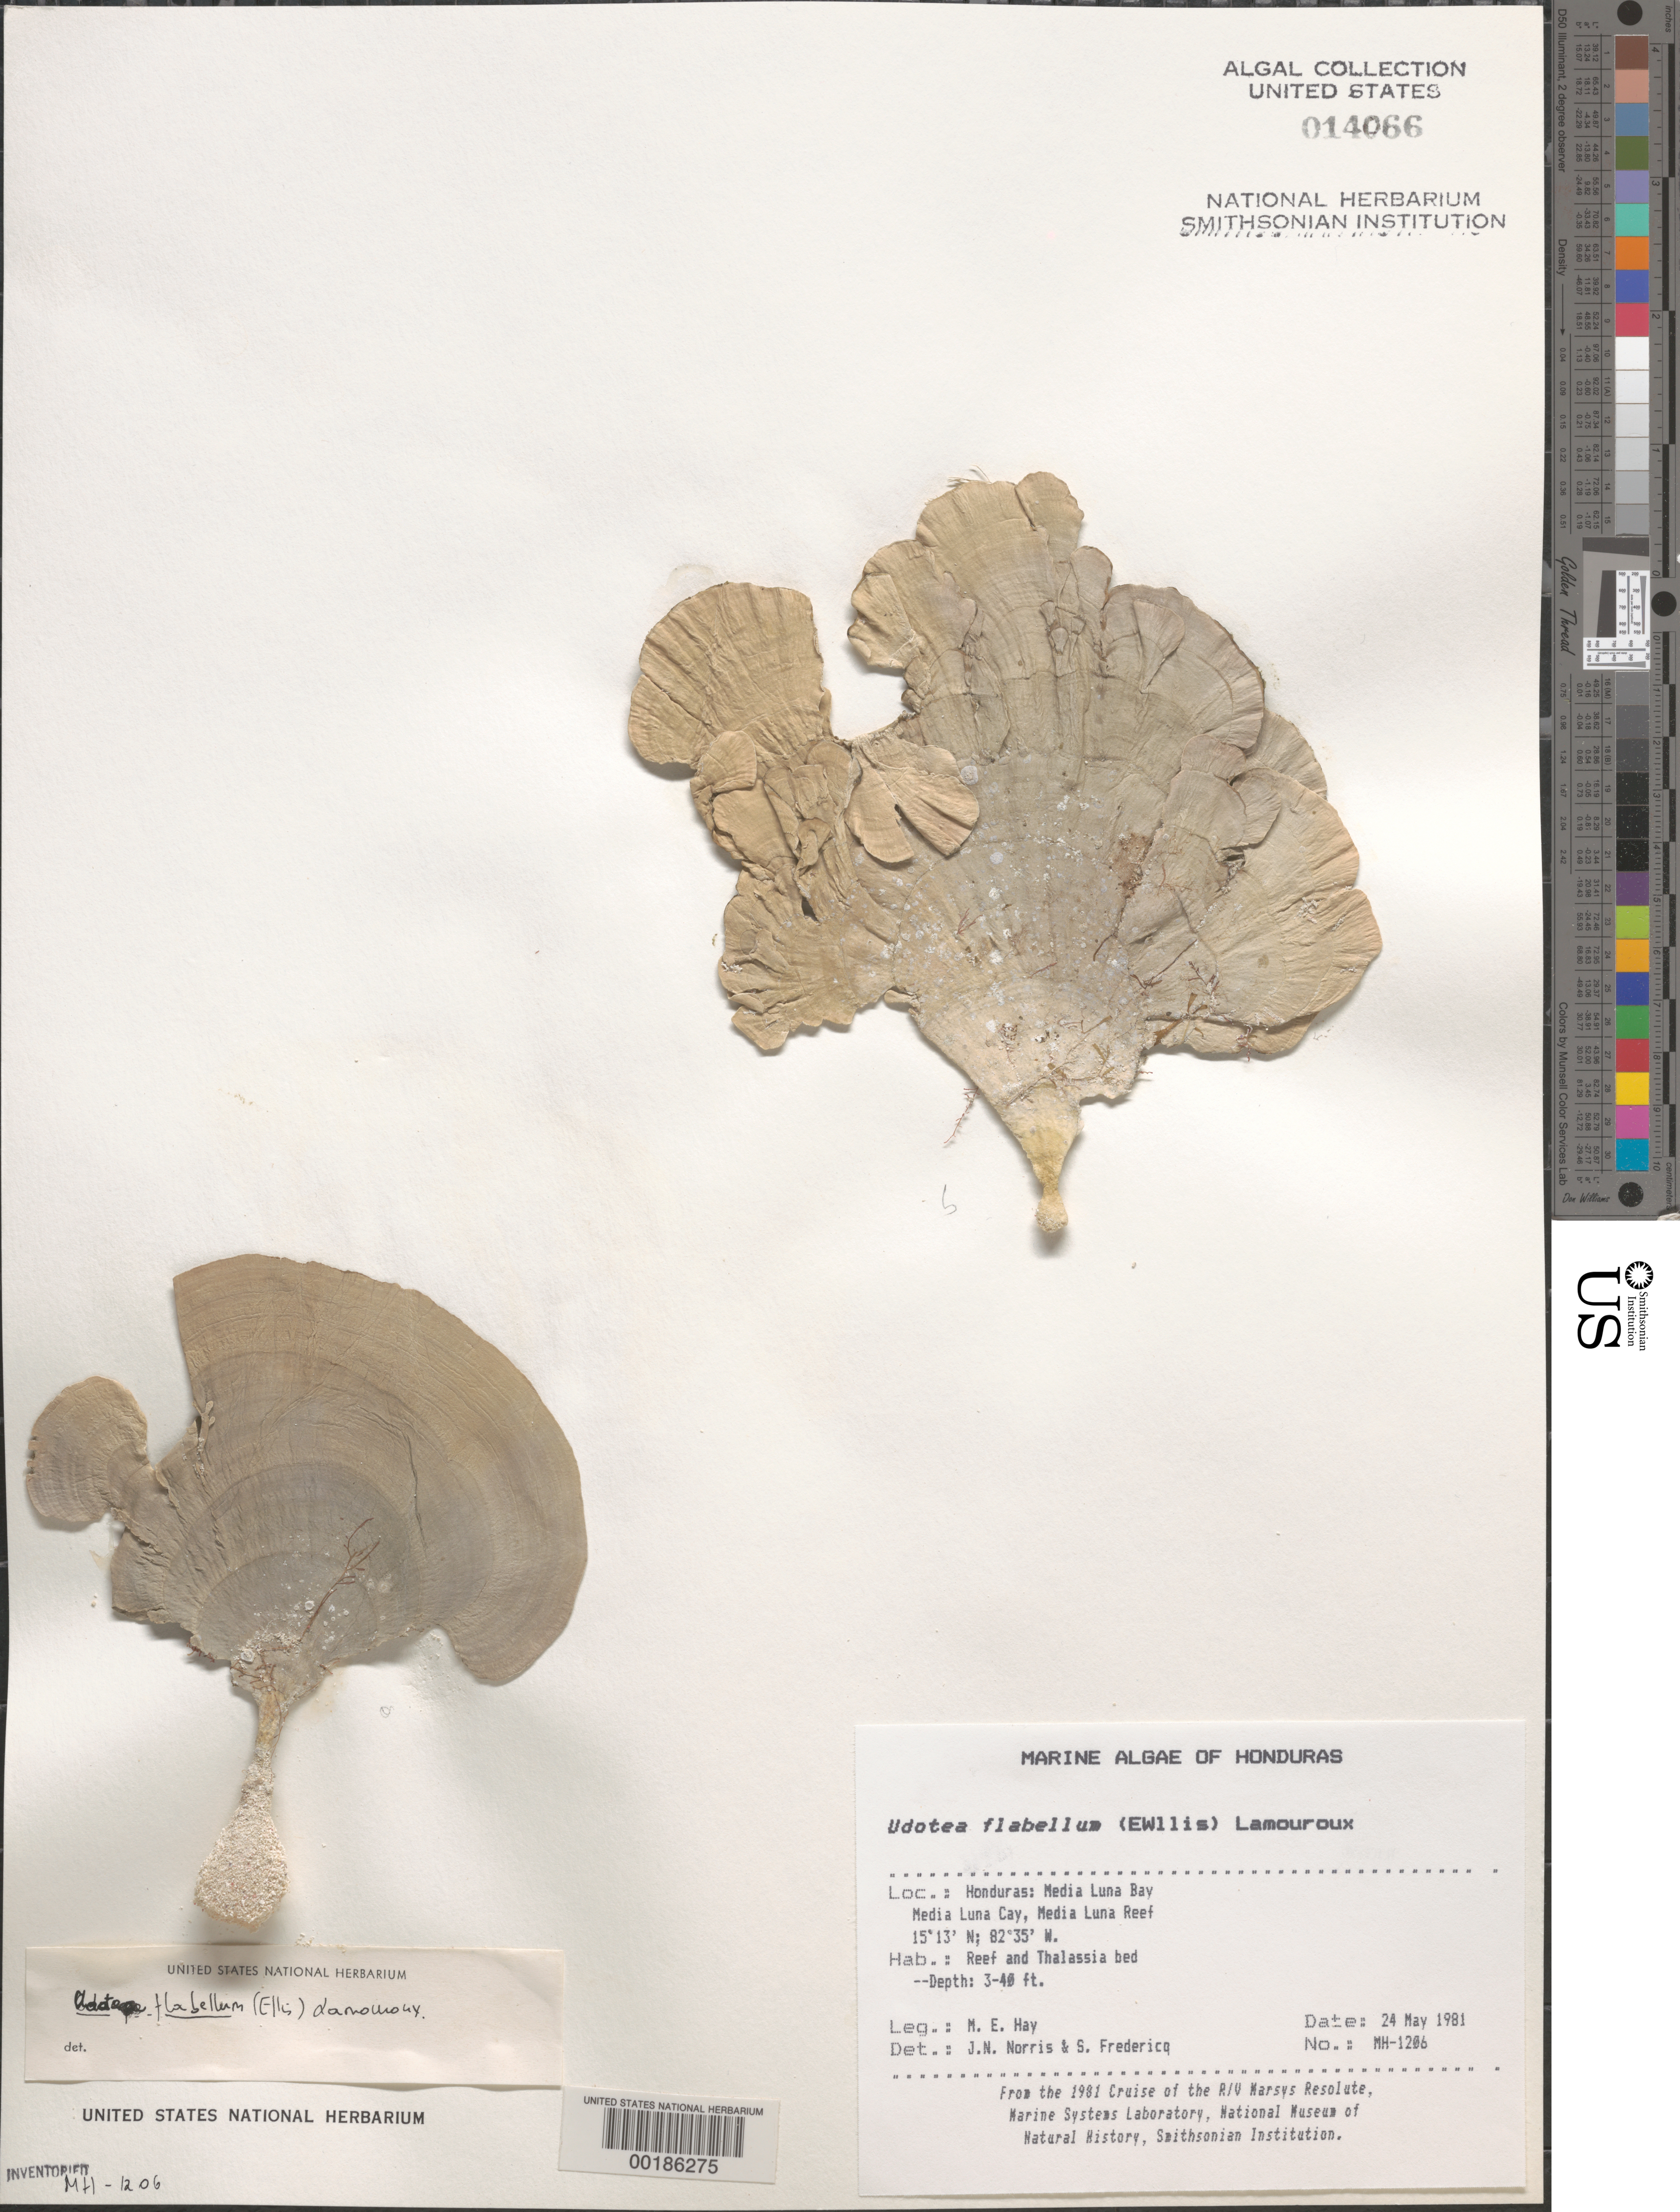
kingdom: Plantae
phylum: Chlorophyta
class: Ulvophyceae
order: Bryopsidales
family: Udoteaceae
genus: Udotea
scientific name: Udotea flabellum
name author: (J. Ellis & Sol.) M. Howe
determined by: Norris, J. N.; Fredericq, S.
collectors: M. E. Hay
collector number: MEH-1206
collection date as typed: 24 May 1981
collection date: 1981-05-24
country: Honduras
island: Media Luna Cay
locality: Media Luna Bay, Media Luna Reef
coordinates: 15 13' N, 82 35' W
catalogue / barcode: US 14066